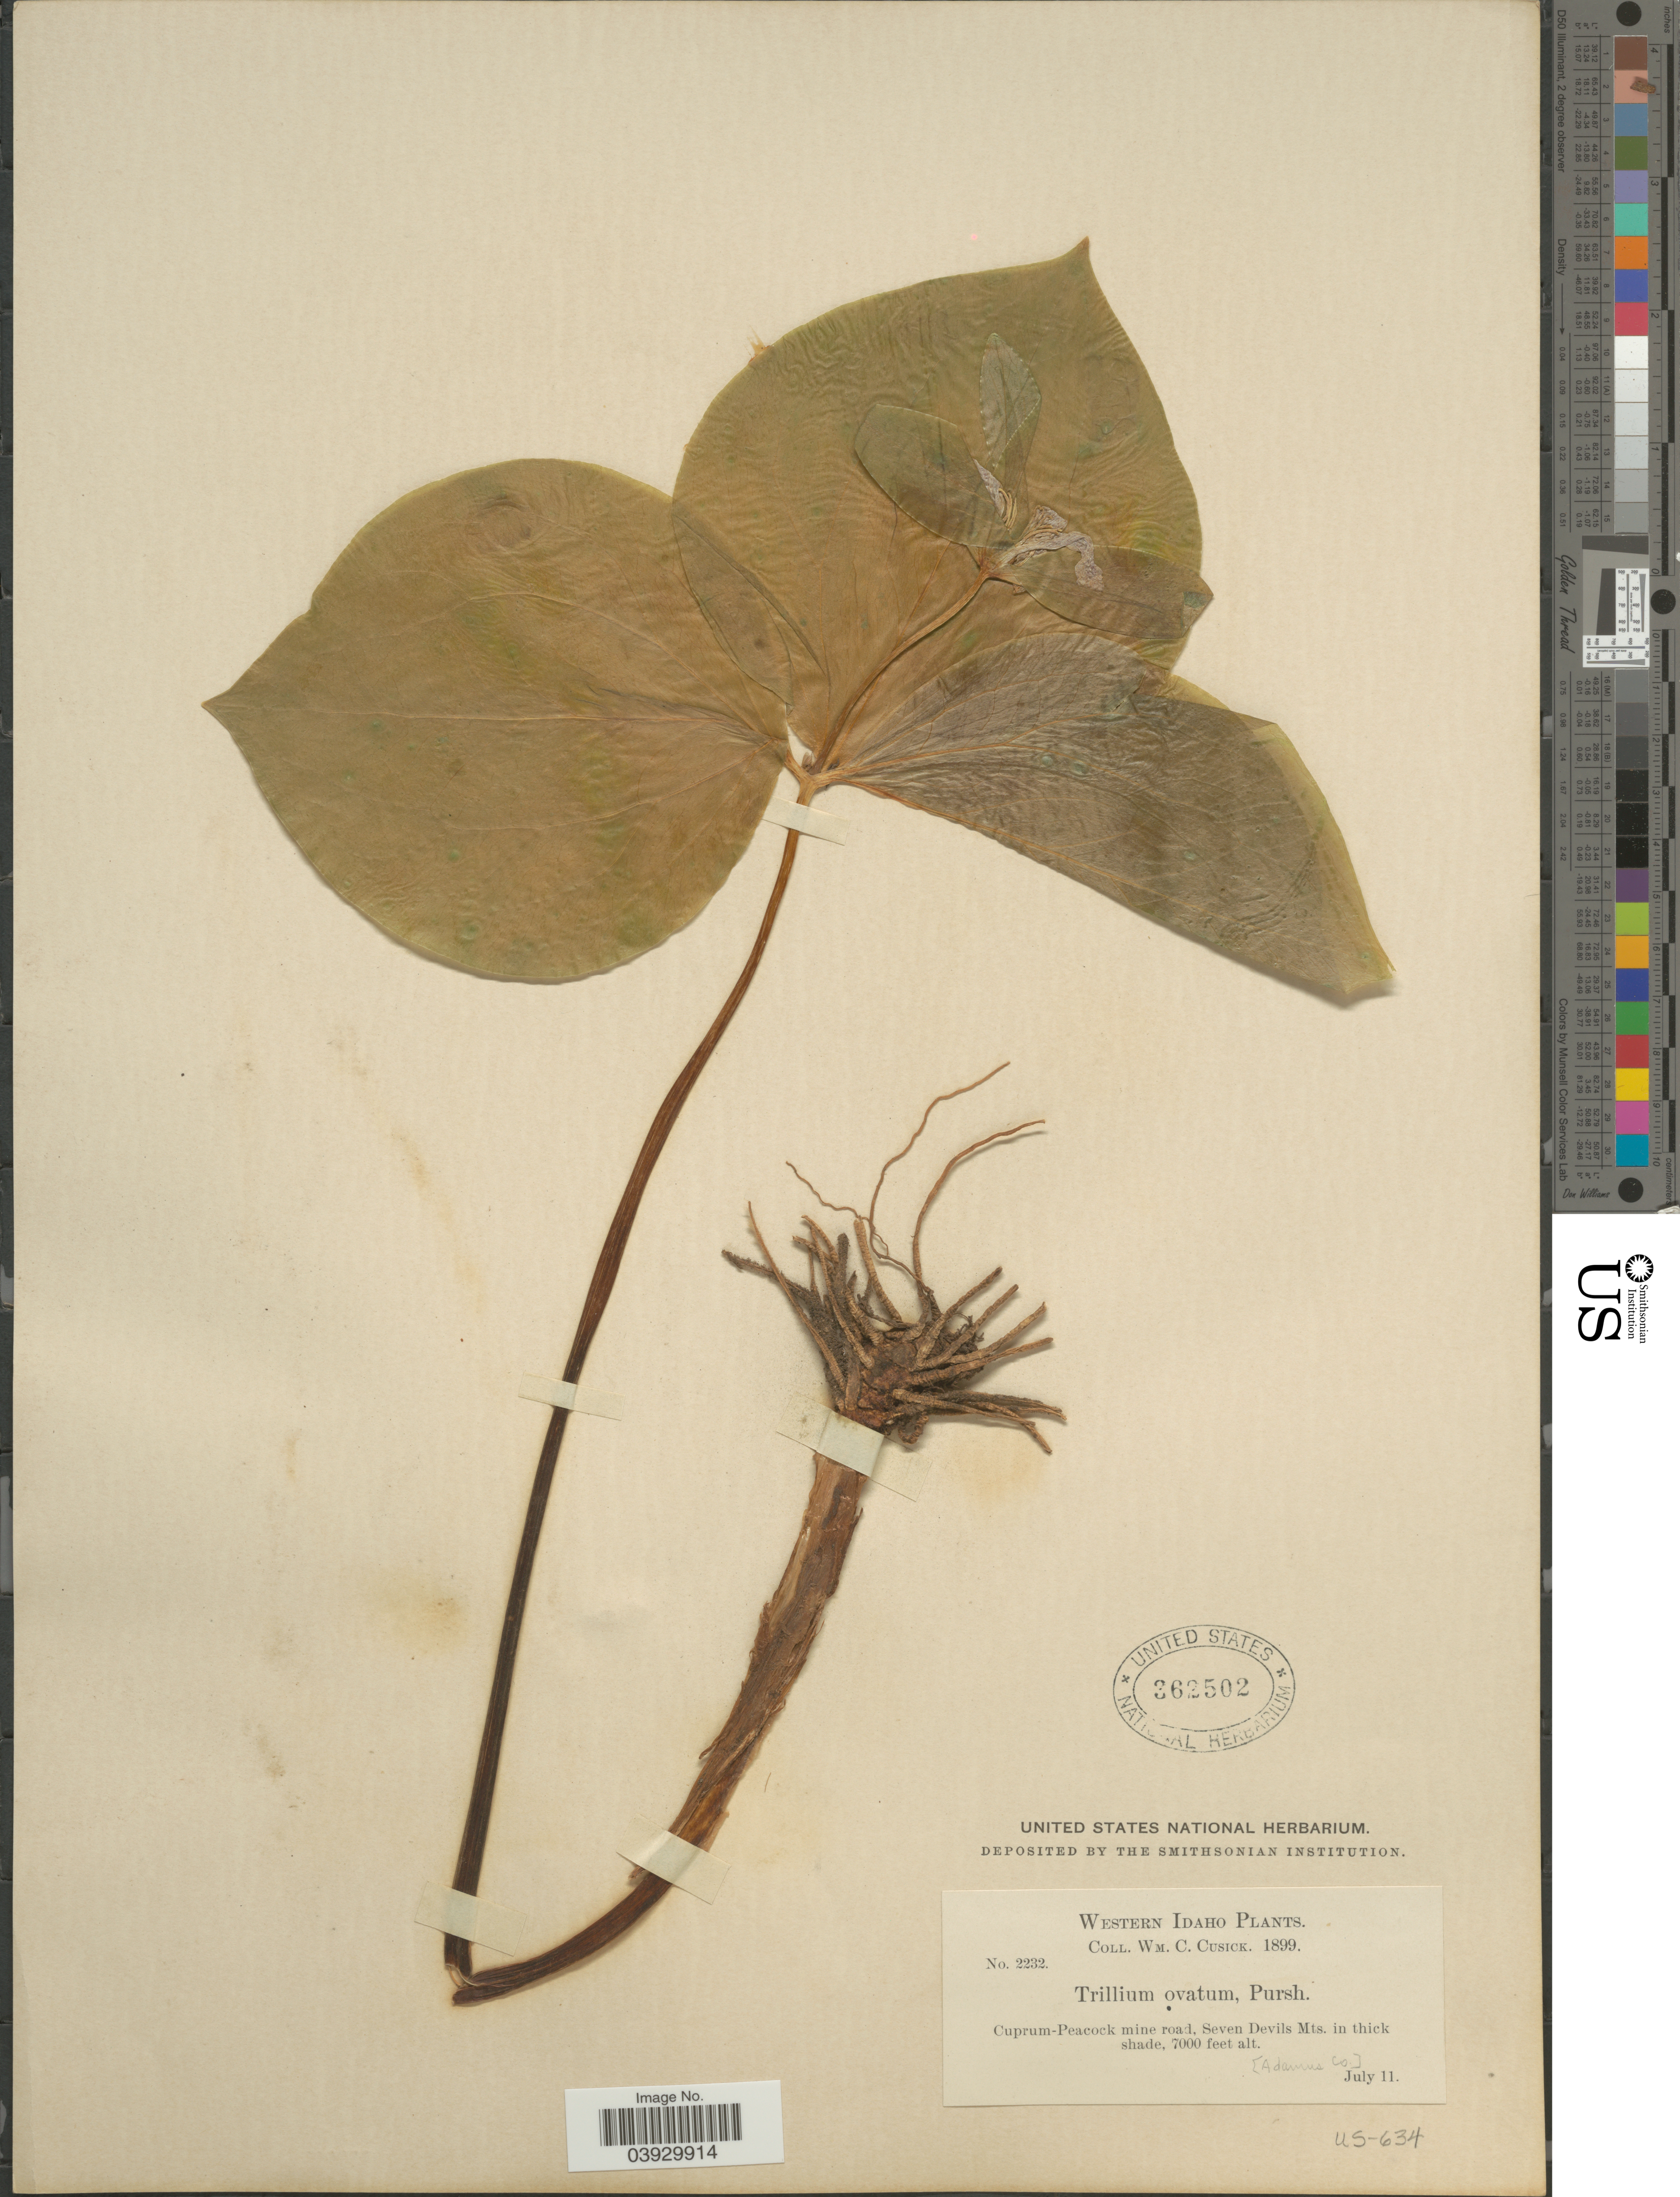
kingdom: Plantae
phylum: Tracheophyta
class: Liliopsida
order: Liliales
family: Melanthiaceae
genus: Trillium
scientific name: Trillium ovatum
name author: Pursh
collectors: W. C. Cusick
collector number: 2232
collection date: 1899-07-11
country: United States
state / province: Idaho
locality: Western Idaho. Cuprum-Peacock mine road. Seven Devils Mts. in thick shade. Adams Co.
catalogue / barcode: US 362502